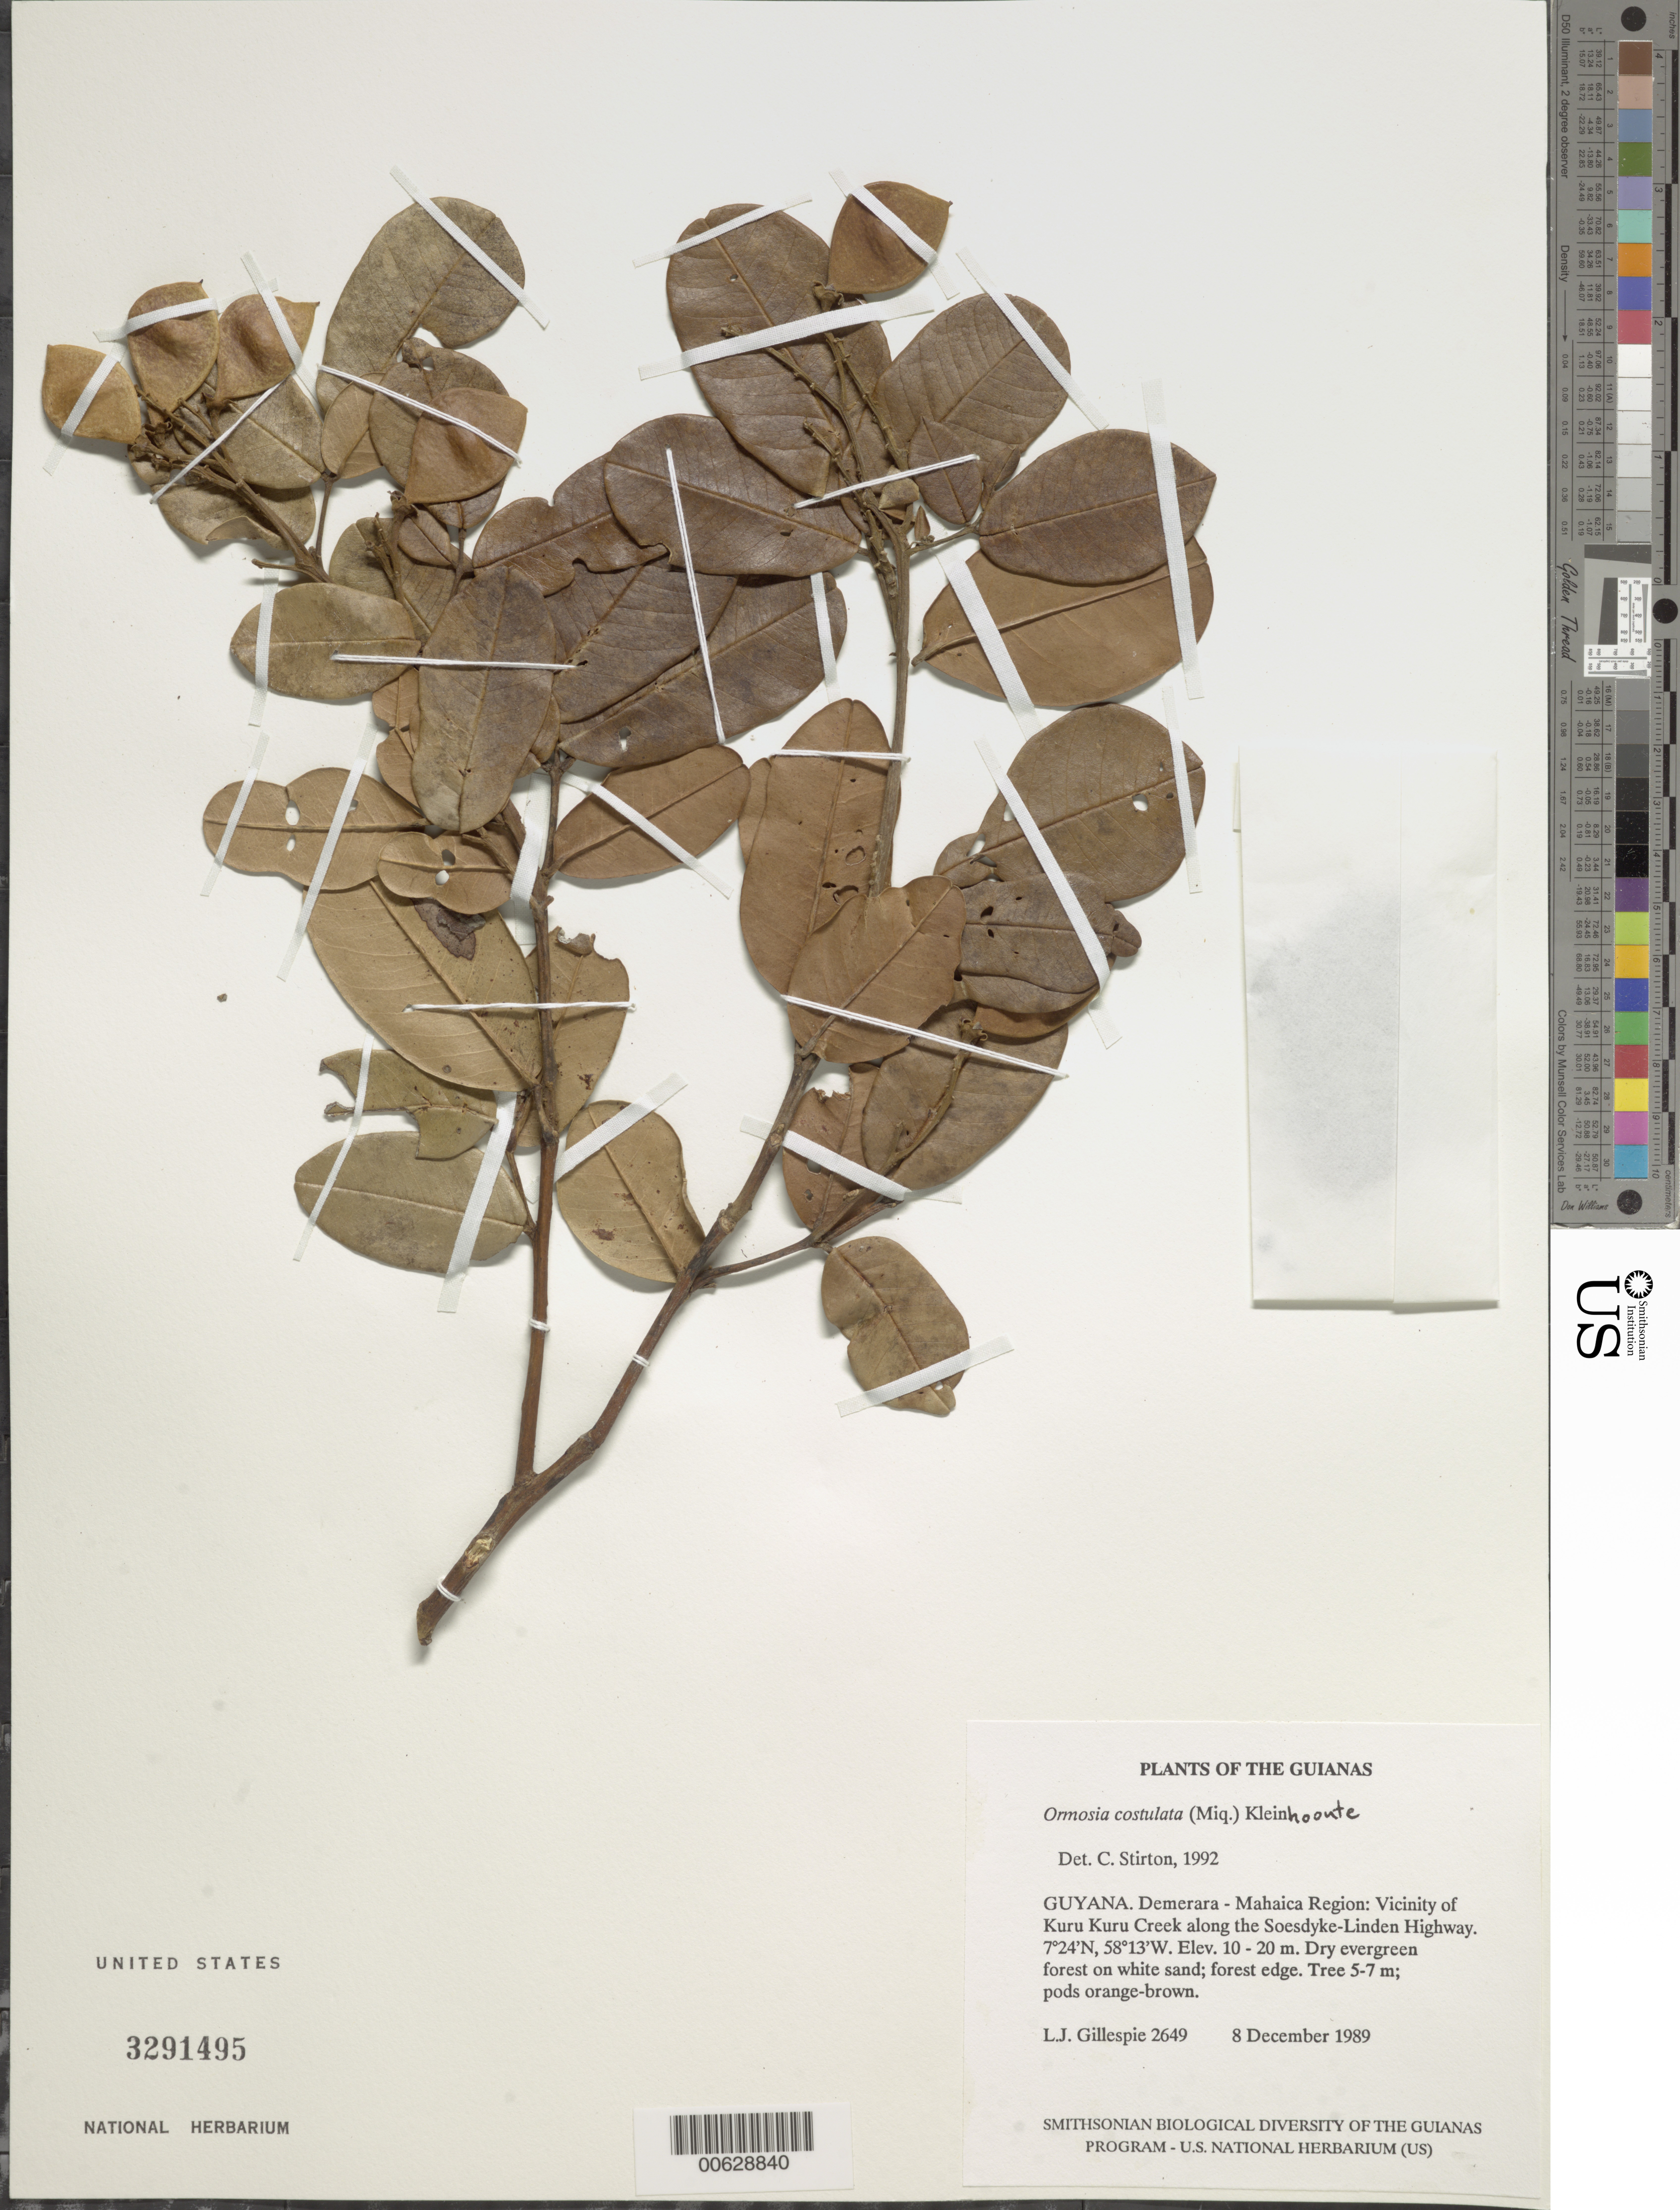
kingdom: Plantae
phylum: Tracheophyta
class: Magnoliopsida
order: Fabales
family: Fabaceae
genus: Ormosia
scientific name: Ormosia costulata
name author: (Miq.) Kleinhoonte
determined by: Stirton, Charles H.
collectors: L. J. Gillespie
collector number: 2649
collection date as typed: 8 December 1989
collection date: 1989-12-08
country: Guyana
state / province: Demerara-Mahaica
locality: Vicinity of Kuru Kuru Creek along the Soesdyke-Linden Highway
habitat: Dry evergreen forest on white sand; forest edge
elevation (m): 10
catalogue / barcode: US 3291495